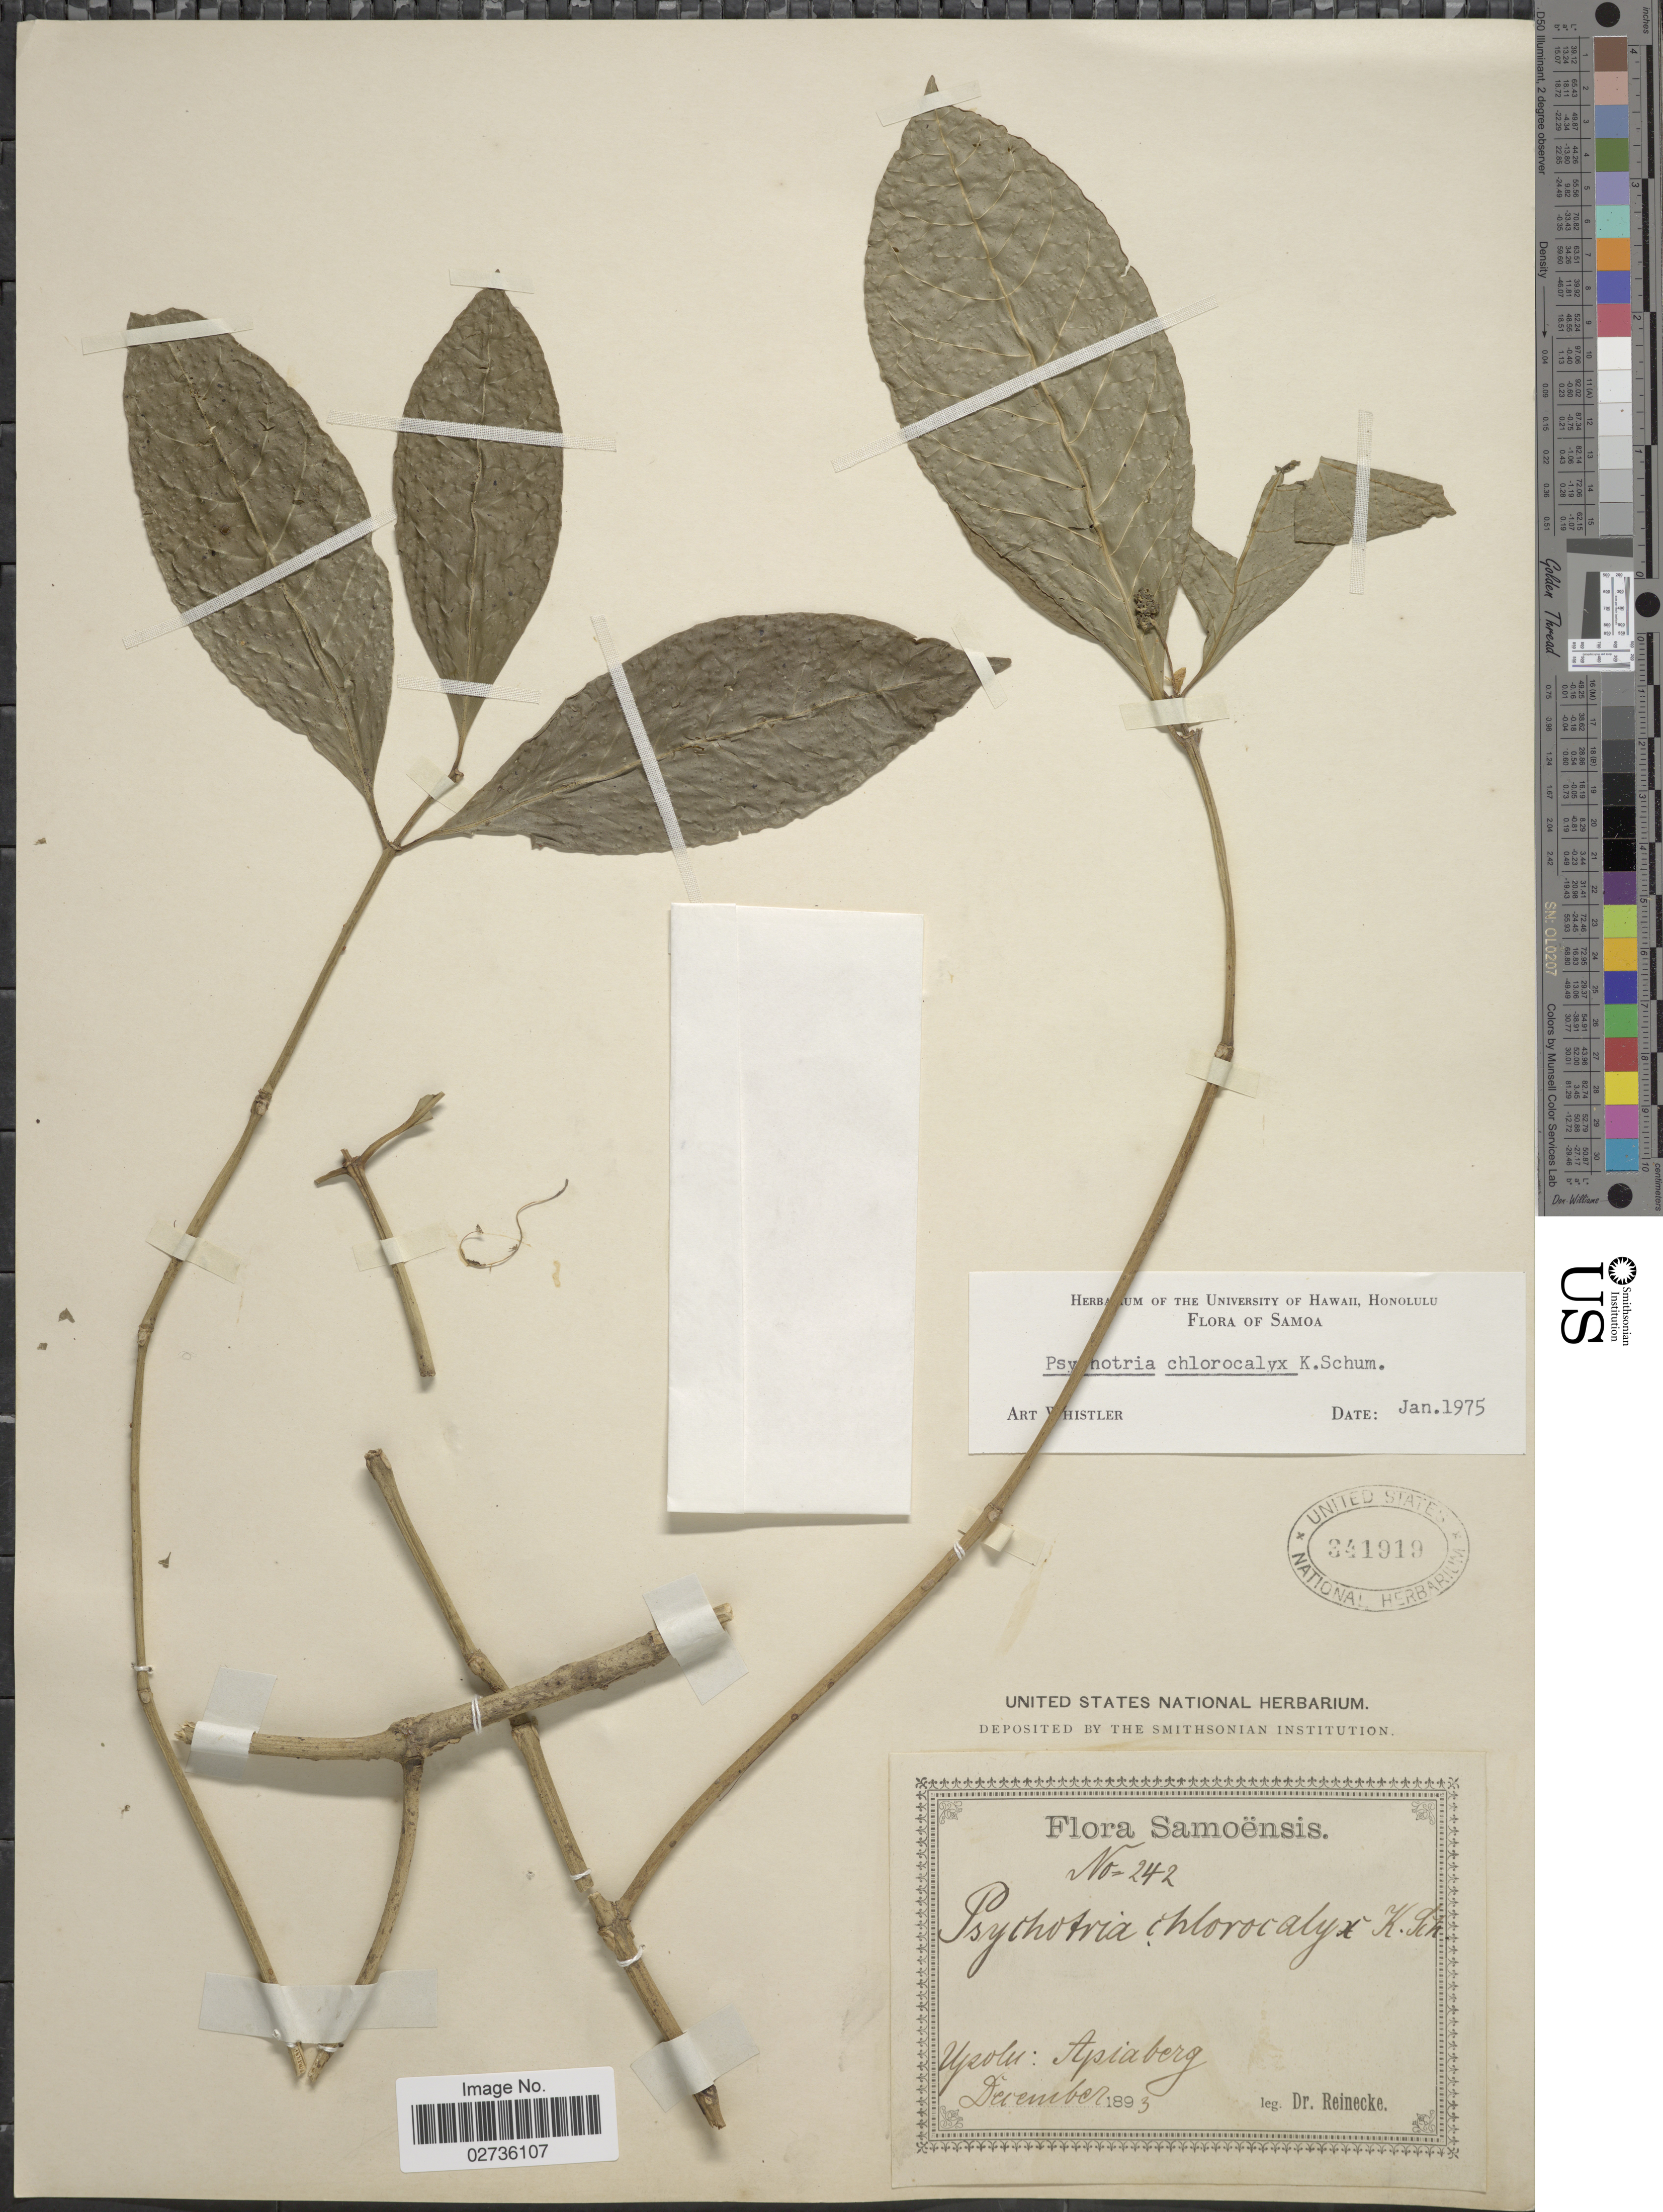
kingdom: Plantae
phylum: Tracheophyta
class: Magnoliopsida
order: Gentianales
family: Rubiaceae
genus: Psychotria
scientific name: Psychotria chlorocalyx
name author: K. Schum.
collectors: -- Reinecke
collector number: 242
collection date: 1893-12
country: Samoa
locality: Samoënsis. Upolu: Apiaberg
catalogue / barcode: US 341919